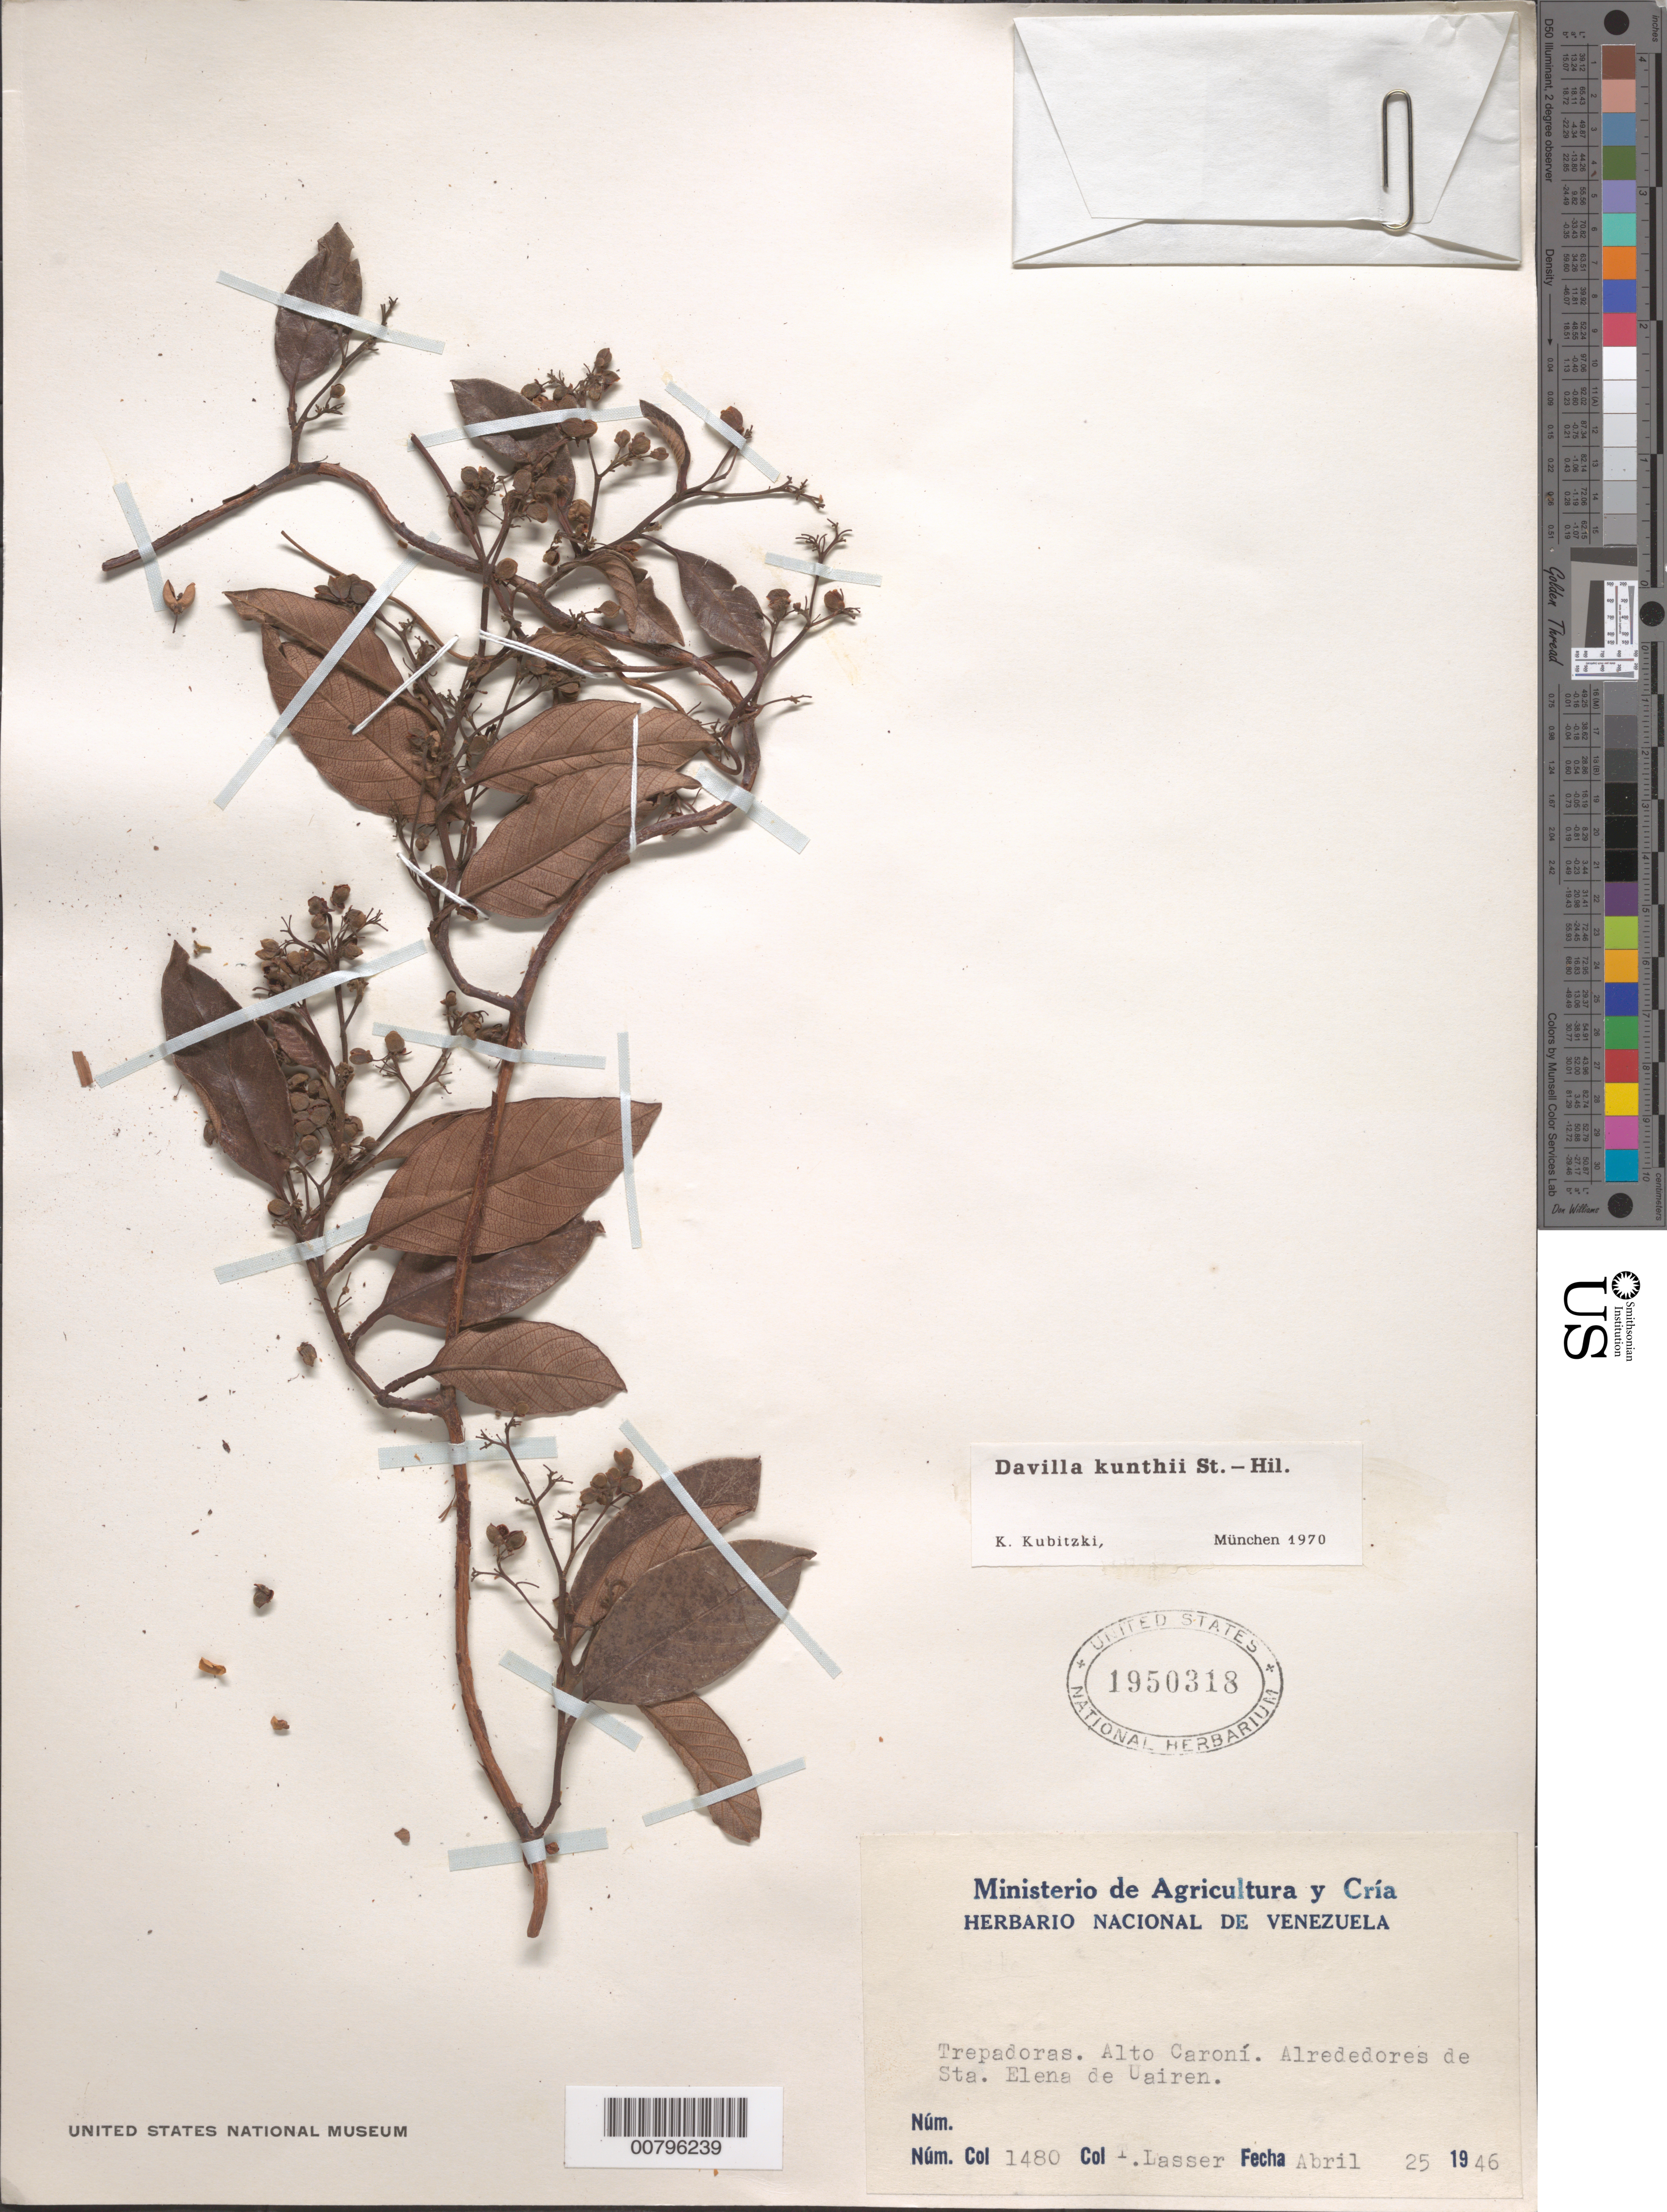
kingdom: Plantae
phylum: Tracheophyta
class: Magnoliopsida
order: Dilleniales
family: Dilleniaceae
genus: Davilla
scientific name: Davilla kunthii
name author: A. St.-Hil.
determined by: Kubitzki, Klaus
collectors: T. Lasser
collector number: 1480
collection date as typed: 25-Apr-46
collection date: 1946-04-25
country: Venezuela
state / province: Bolívar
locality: Sta. Elena de Uairén, Alto Caroní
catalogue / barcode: US 1950318